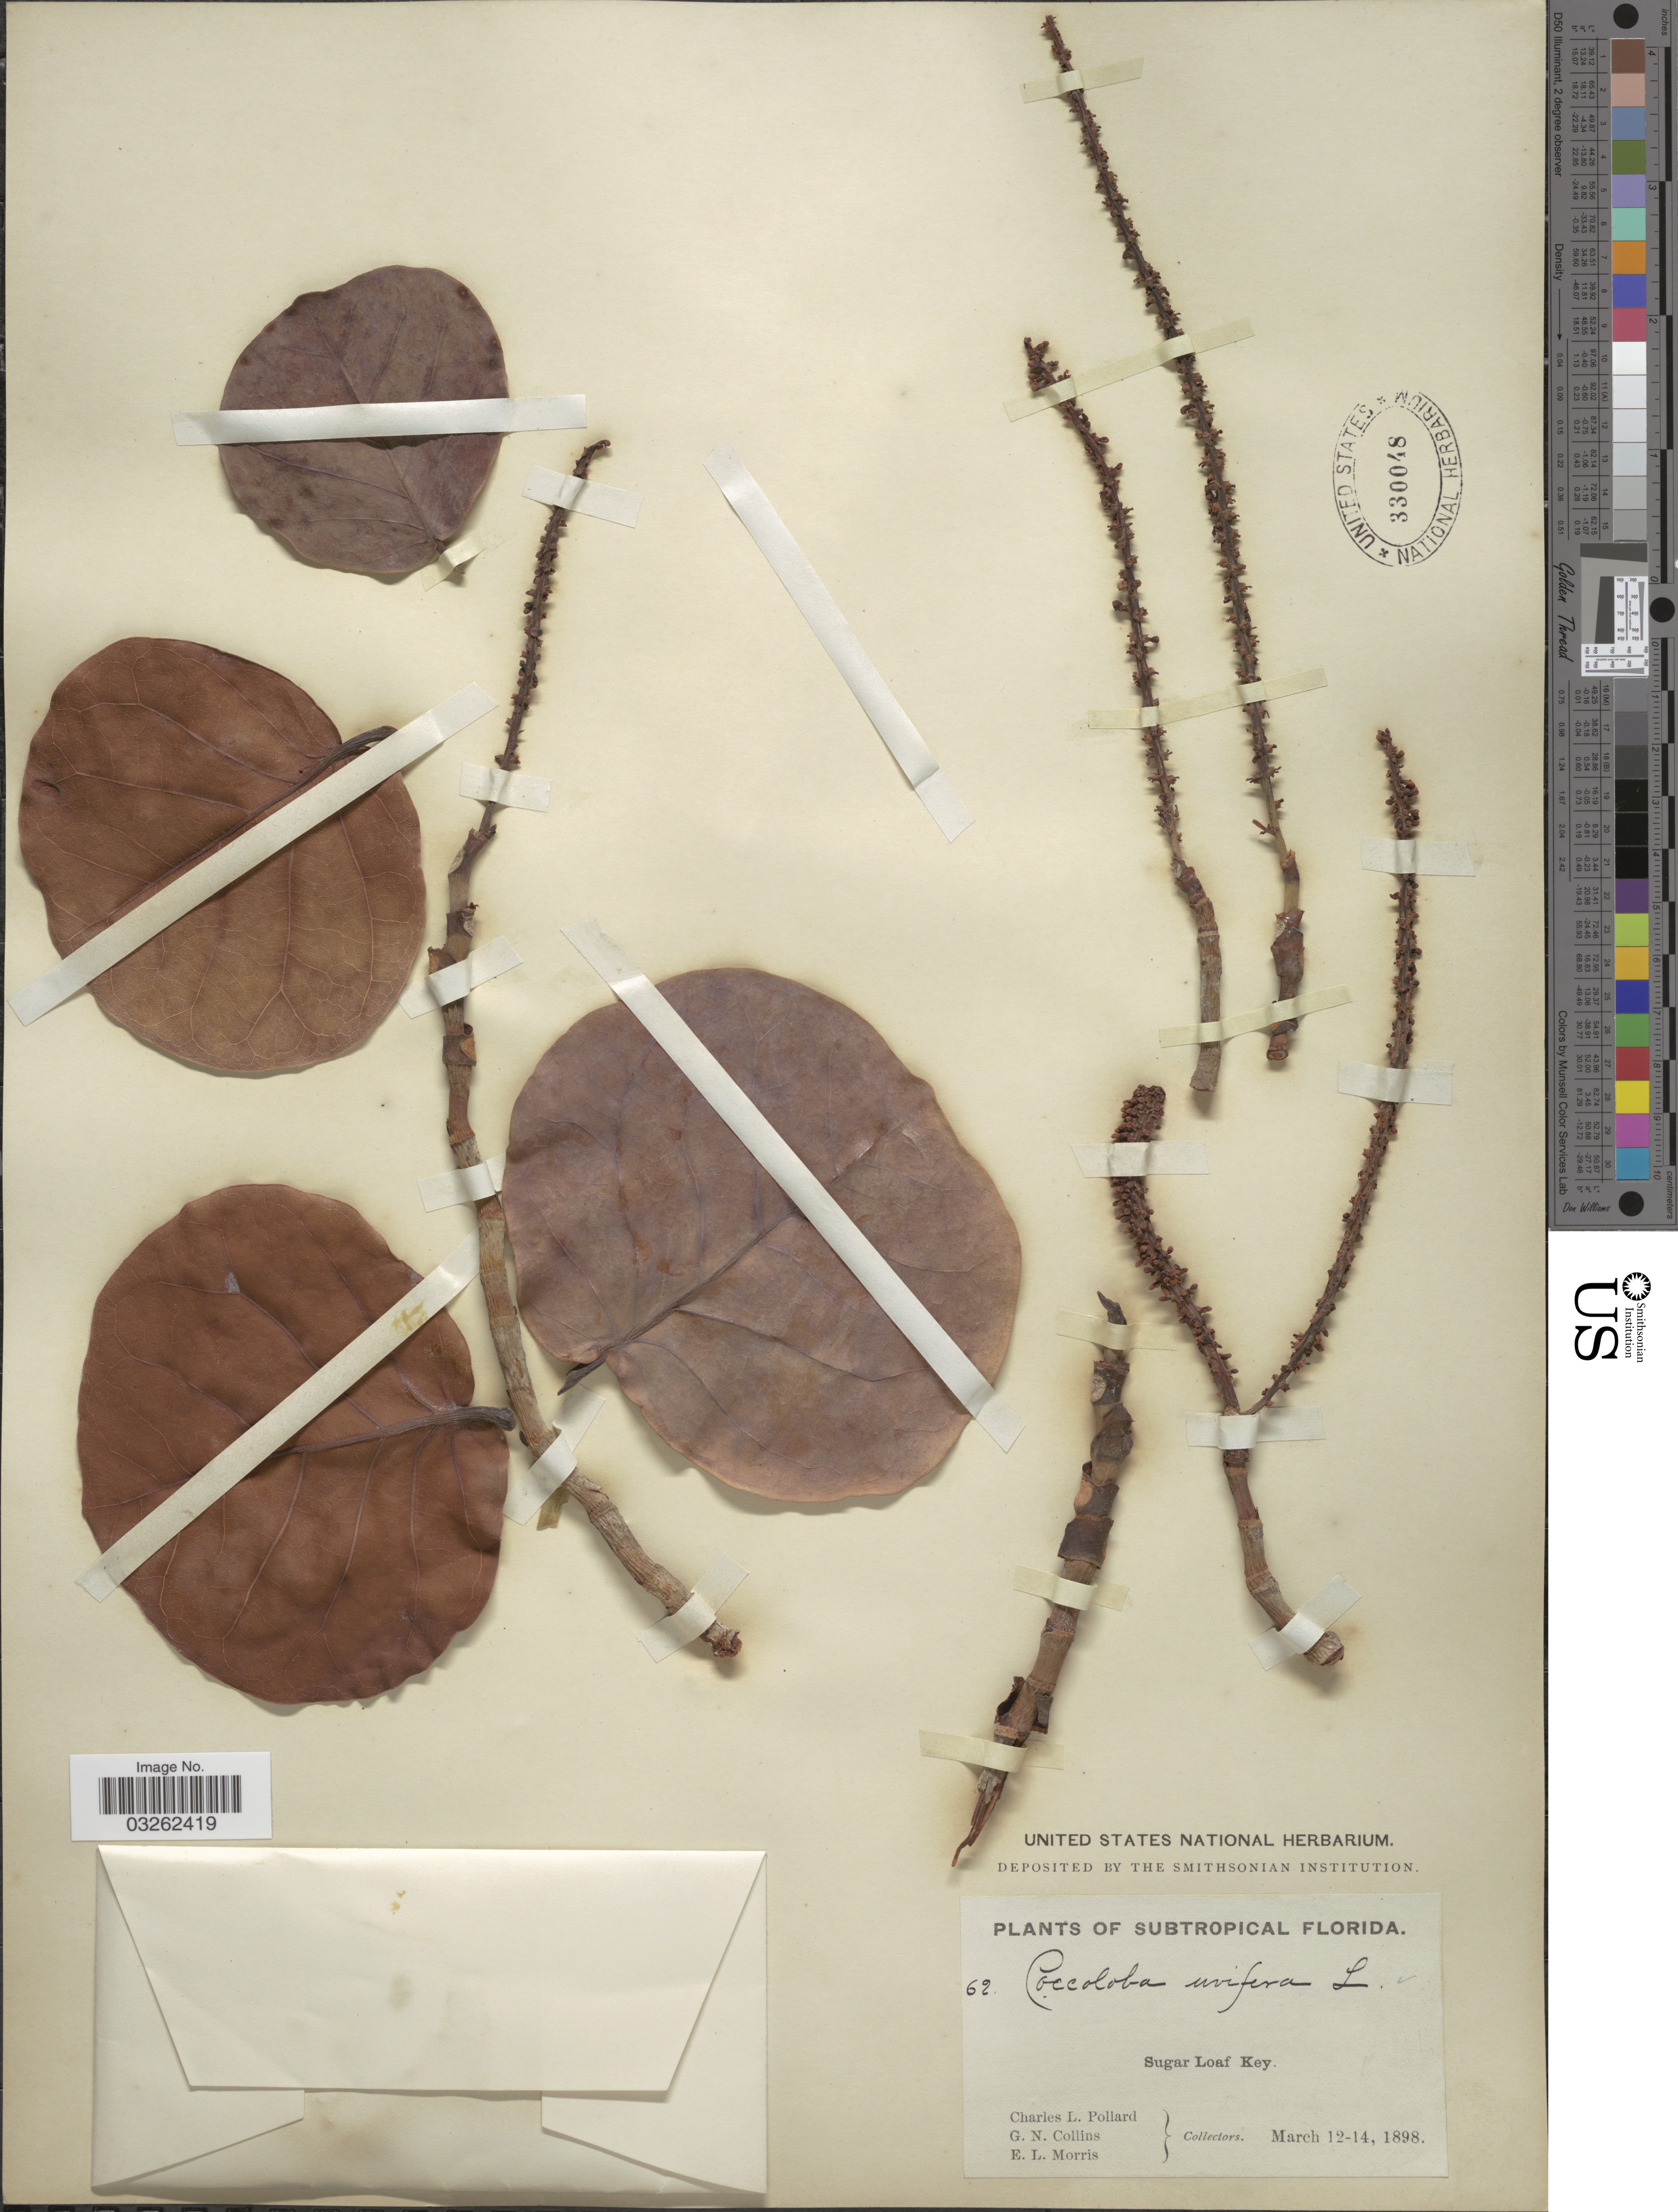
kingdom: Plantae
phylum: Tracheophyta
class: Magnoliopsida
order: Caryophyllales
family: Polygonaceae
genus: Coccoloba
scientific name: Coccoloba uvifera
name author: L.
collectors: C. L. Pollard, G. Collins & E. Morris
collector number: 62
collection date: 1898-03-12/1898-03-14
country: United States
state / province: Florida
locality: Subtropical Florida. Sugar Loaf Key.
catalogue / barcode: US 330048